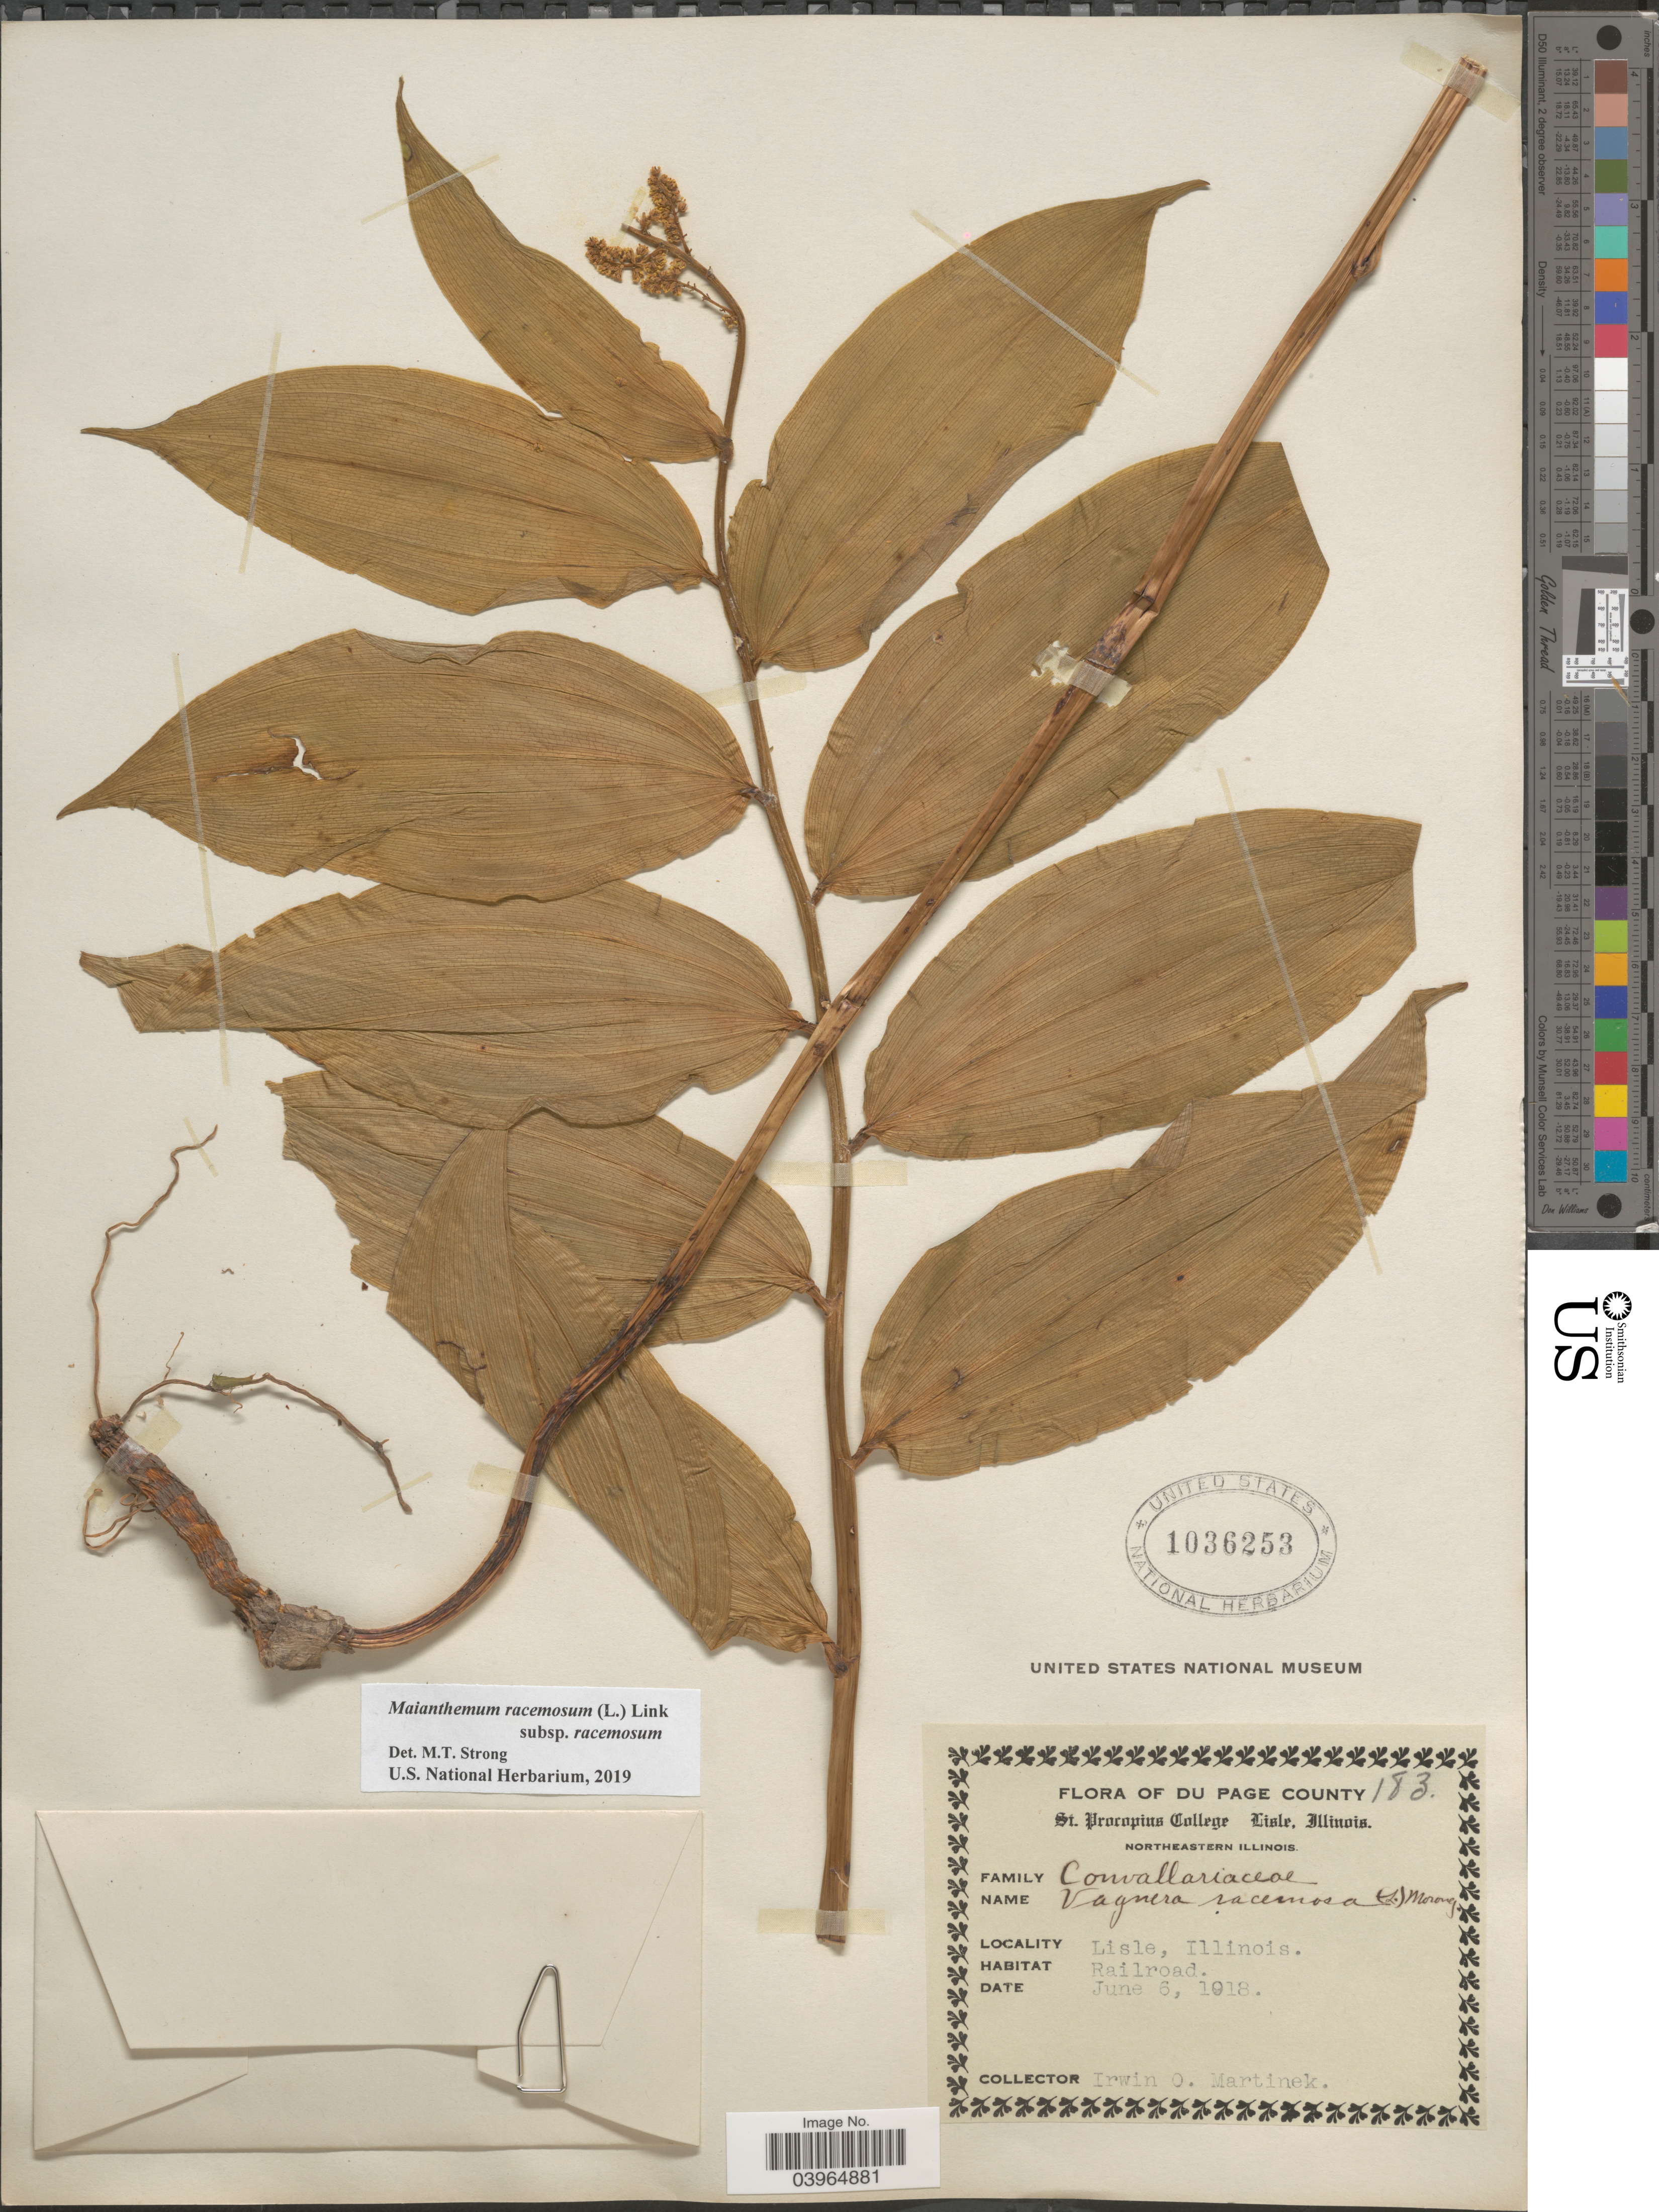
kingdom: Plantae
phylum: Tracheophyta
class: Liliopsida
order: Asparagales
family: Asparagaceae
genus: Maianthemum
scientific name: Maianthemum racemosum subsp. racemosum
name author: (L.) Link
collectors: I. Martinek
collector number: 183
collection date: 1918-06-06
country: United States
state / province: Illinois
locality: Du Page County. Northeastern Illinois. Lisle.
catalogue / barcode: US 1036253